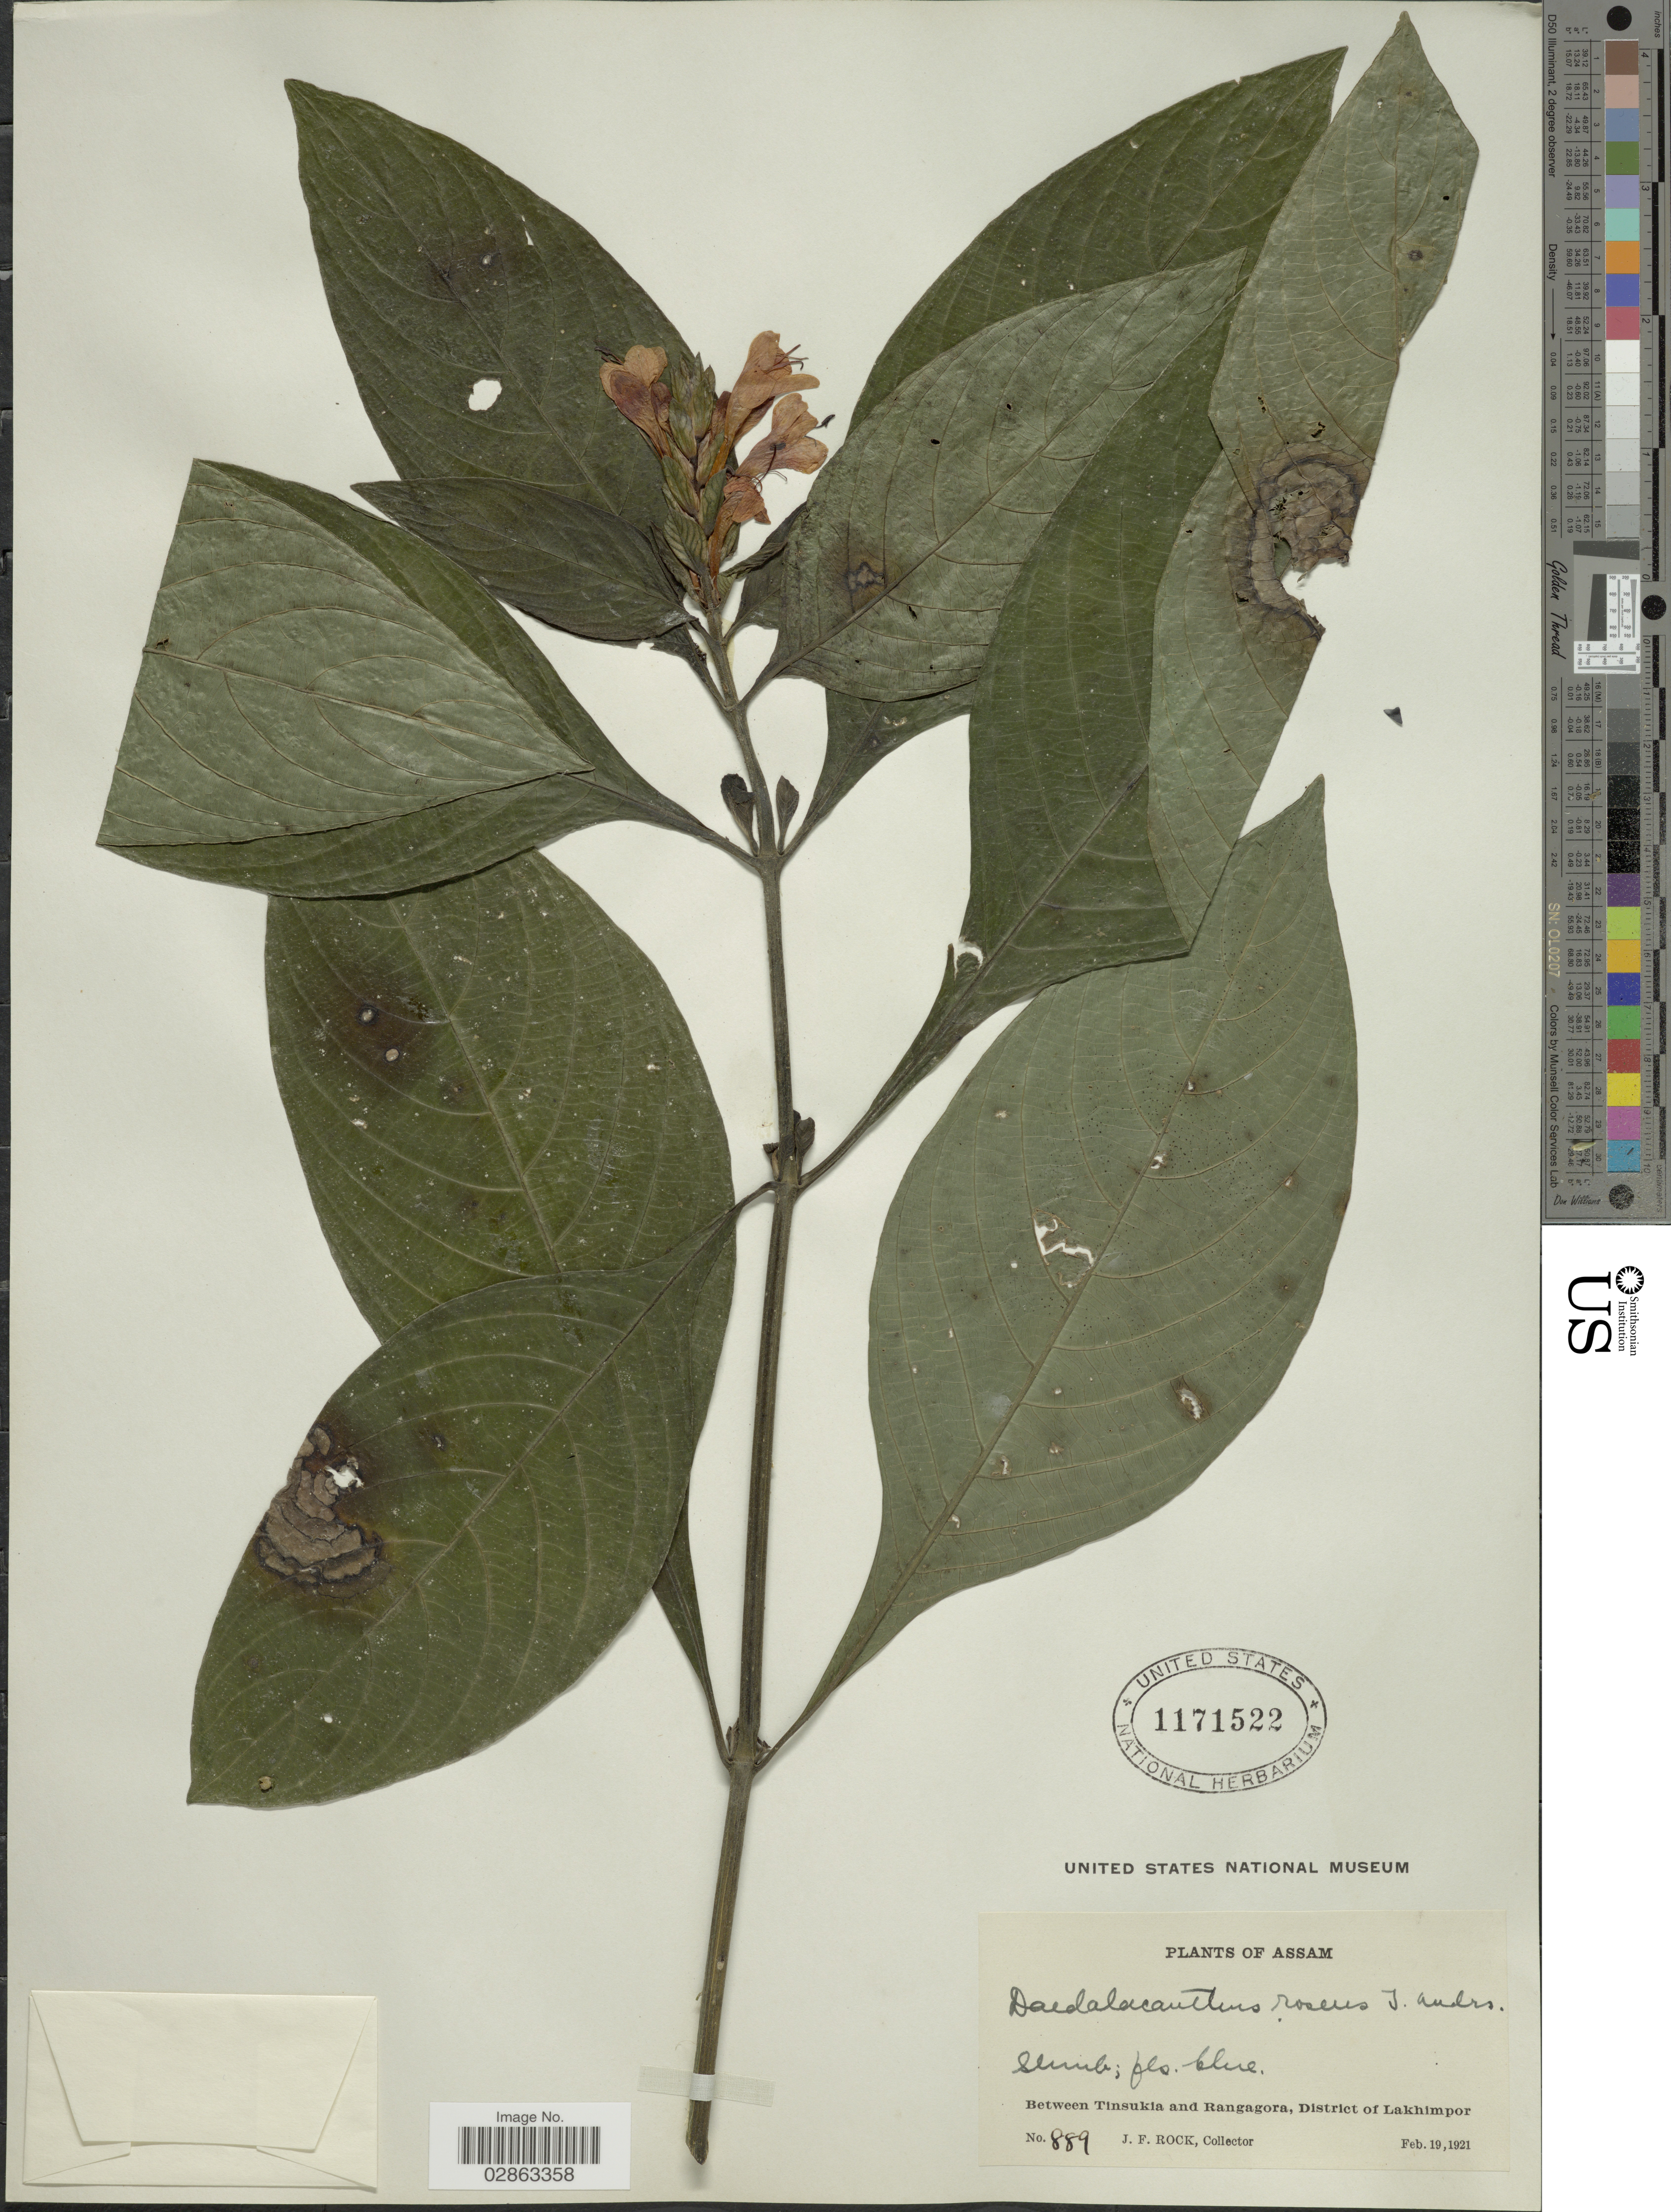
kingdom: Plantae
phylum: Tracheophyta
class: Magnoliopsida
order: Lamiales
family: Acanthaceae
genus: Eranthemum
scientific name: Eranthemum roseum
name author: (Vahl) R. Br.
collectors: J. Rock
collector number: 889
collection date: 1921-02-19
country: India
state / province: Assam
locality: Between Tinsukia and Rangagora, District of Lakhimpor.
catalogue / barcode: US 1171522